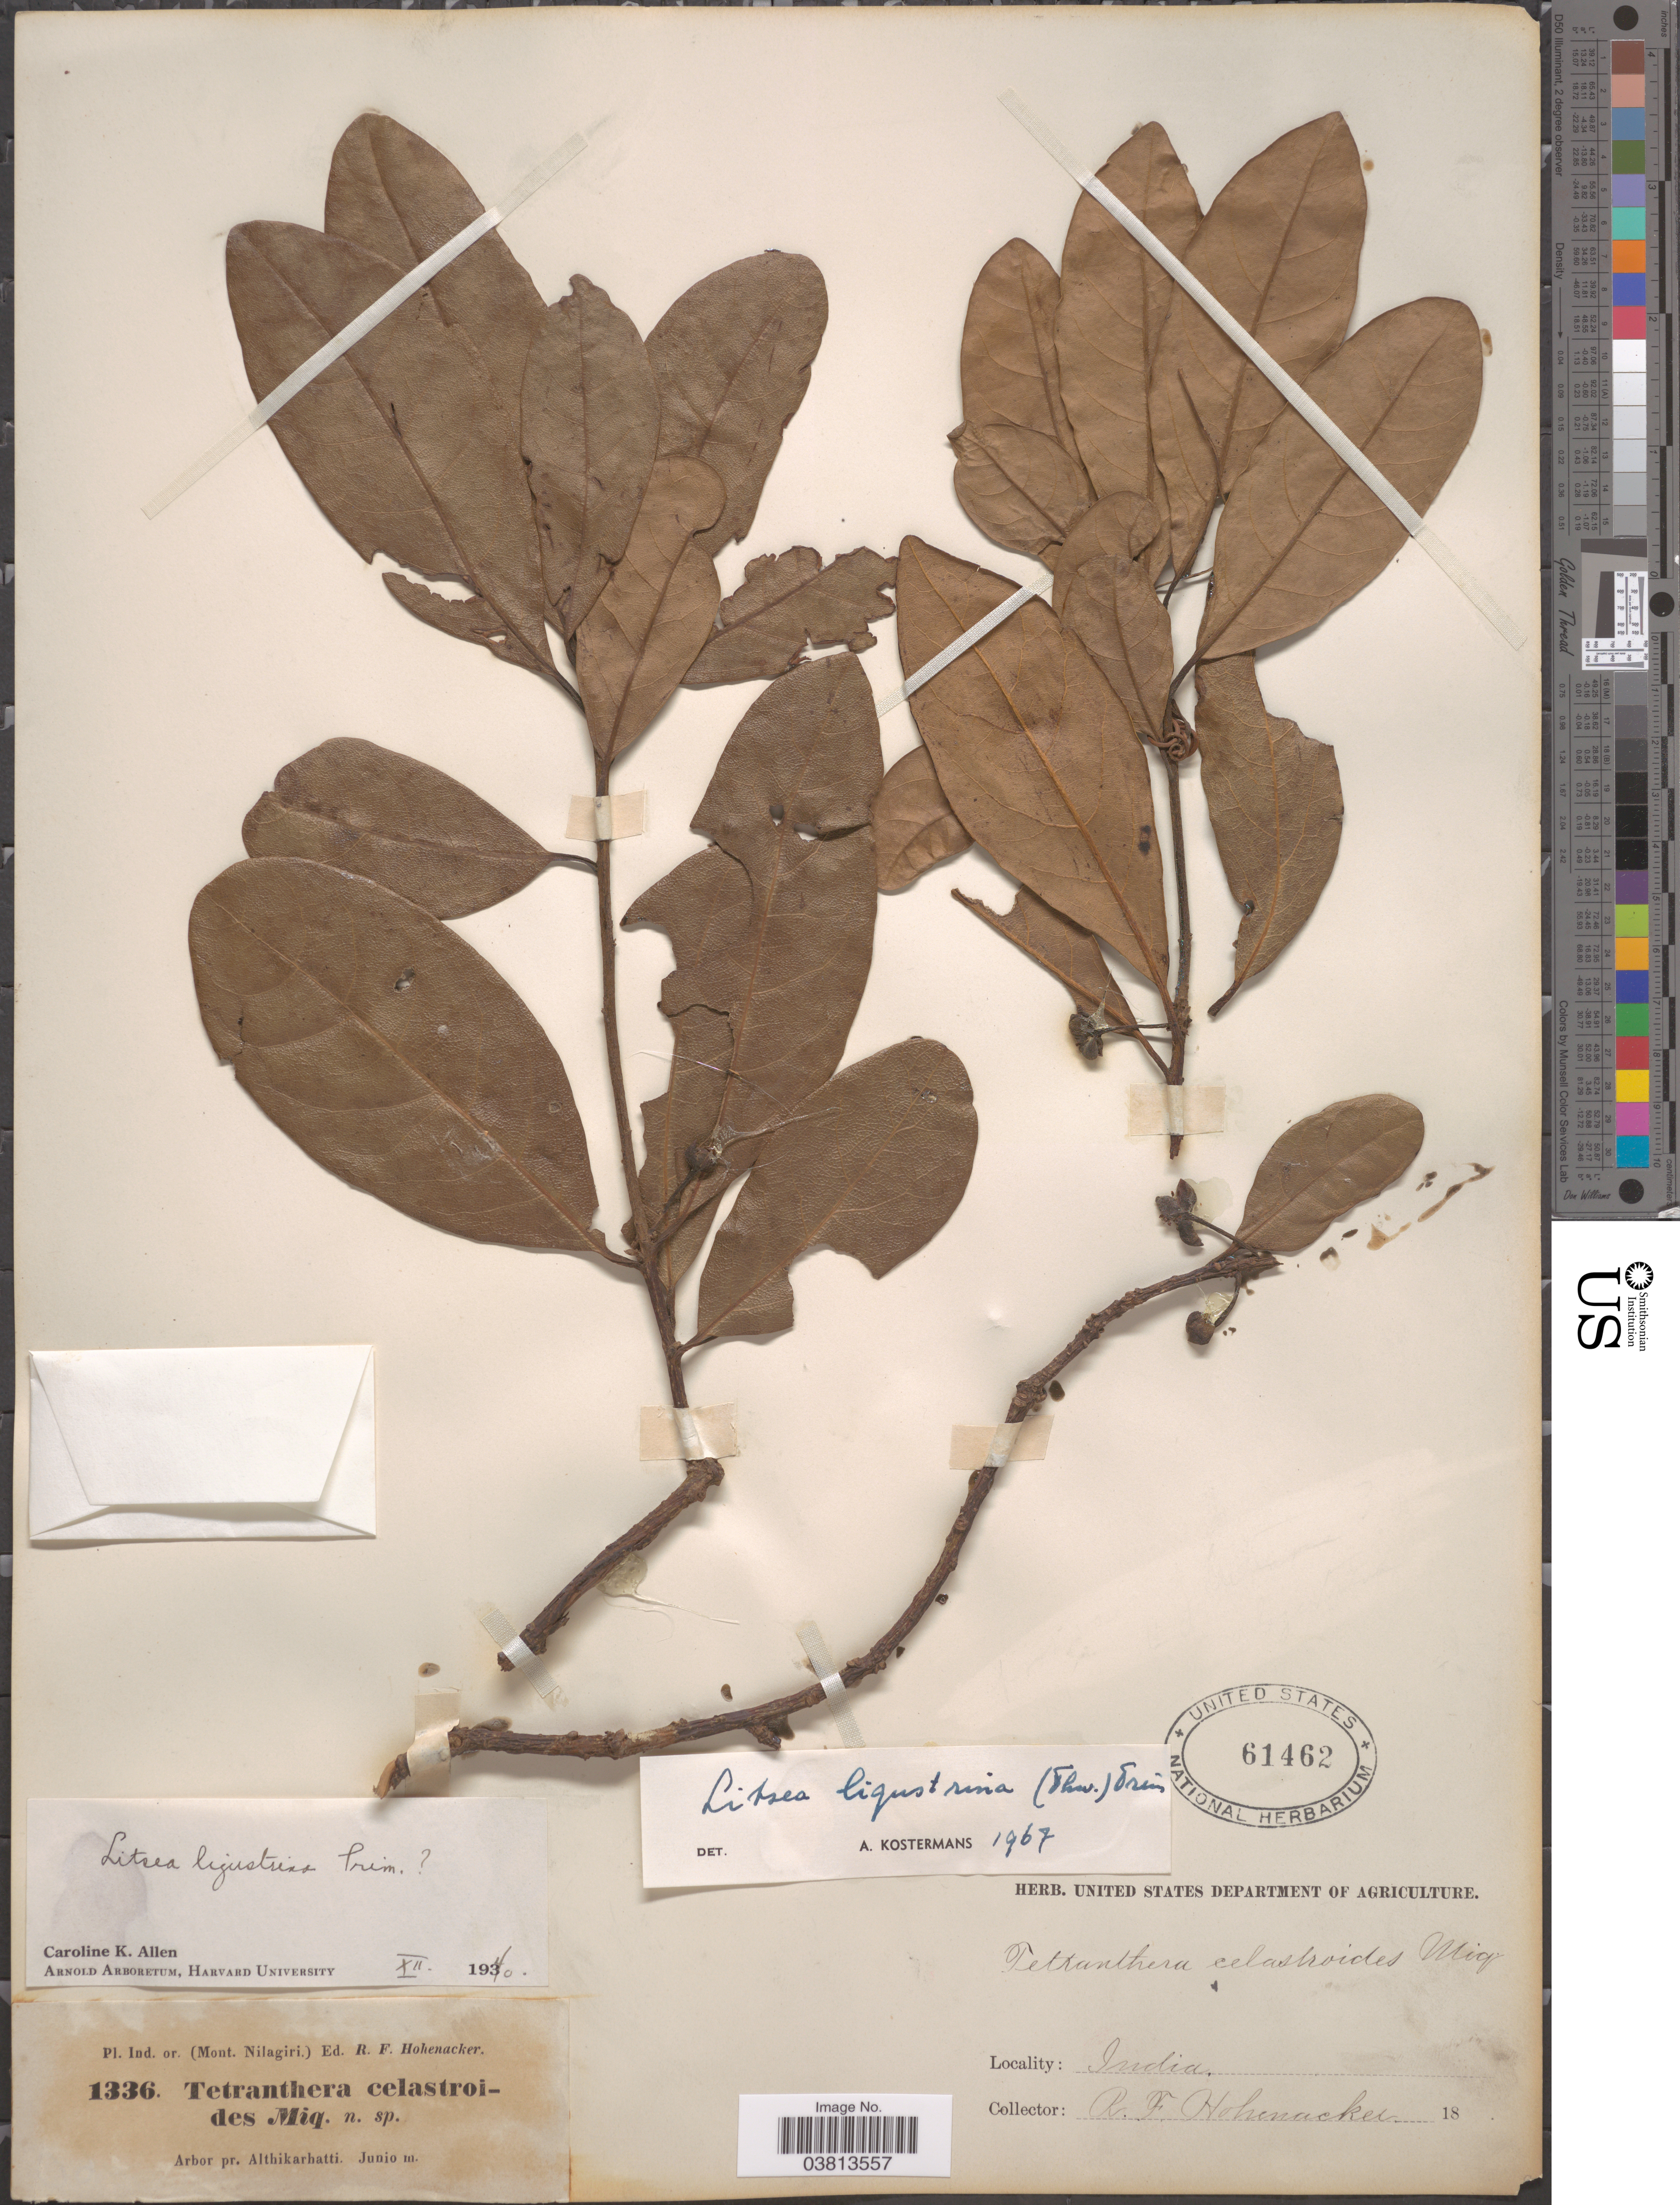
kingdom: Plantae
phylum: Tracheophyta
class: Magnoliopsida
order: Laurales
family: Lauraceae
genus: Litsea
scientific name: Litsea ligustrina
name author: (Nees) Fern.-Vill.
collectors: R. F. Hohenacker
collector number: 1336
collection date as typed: Transcribed d/m/y: /6/18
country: India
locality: Ind. or. (Mont. Nilagiri.). Althikarhatti.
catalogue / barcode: US 61462